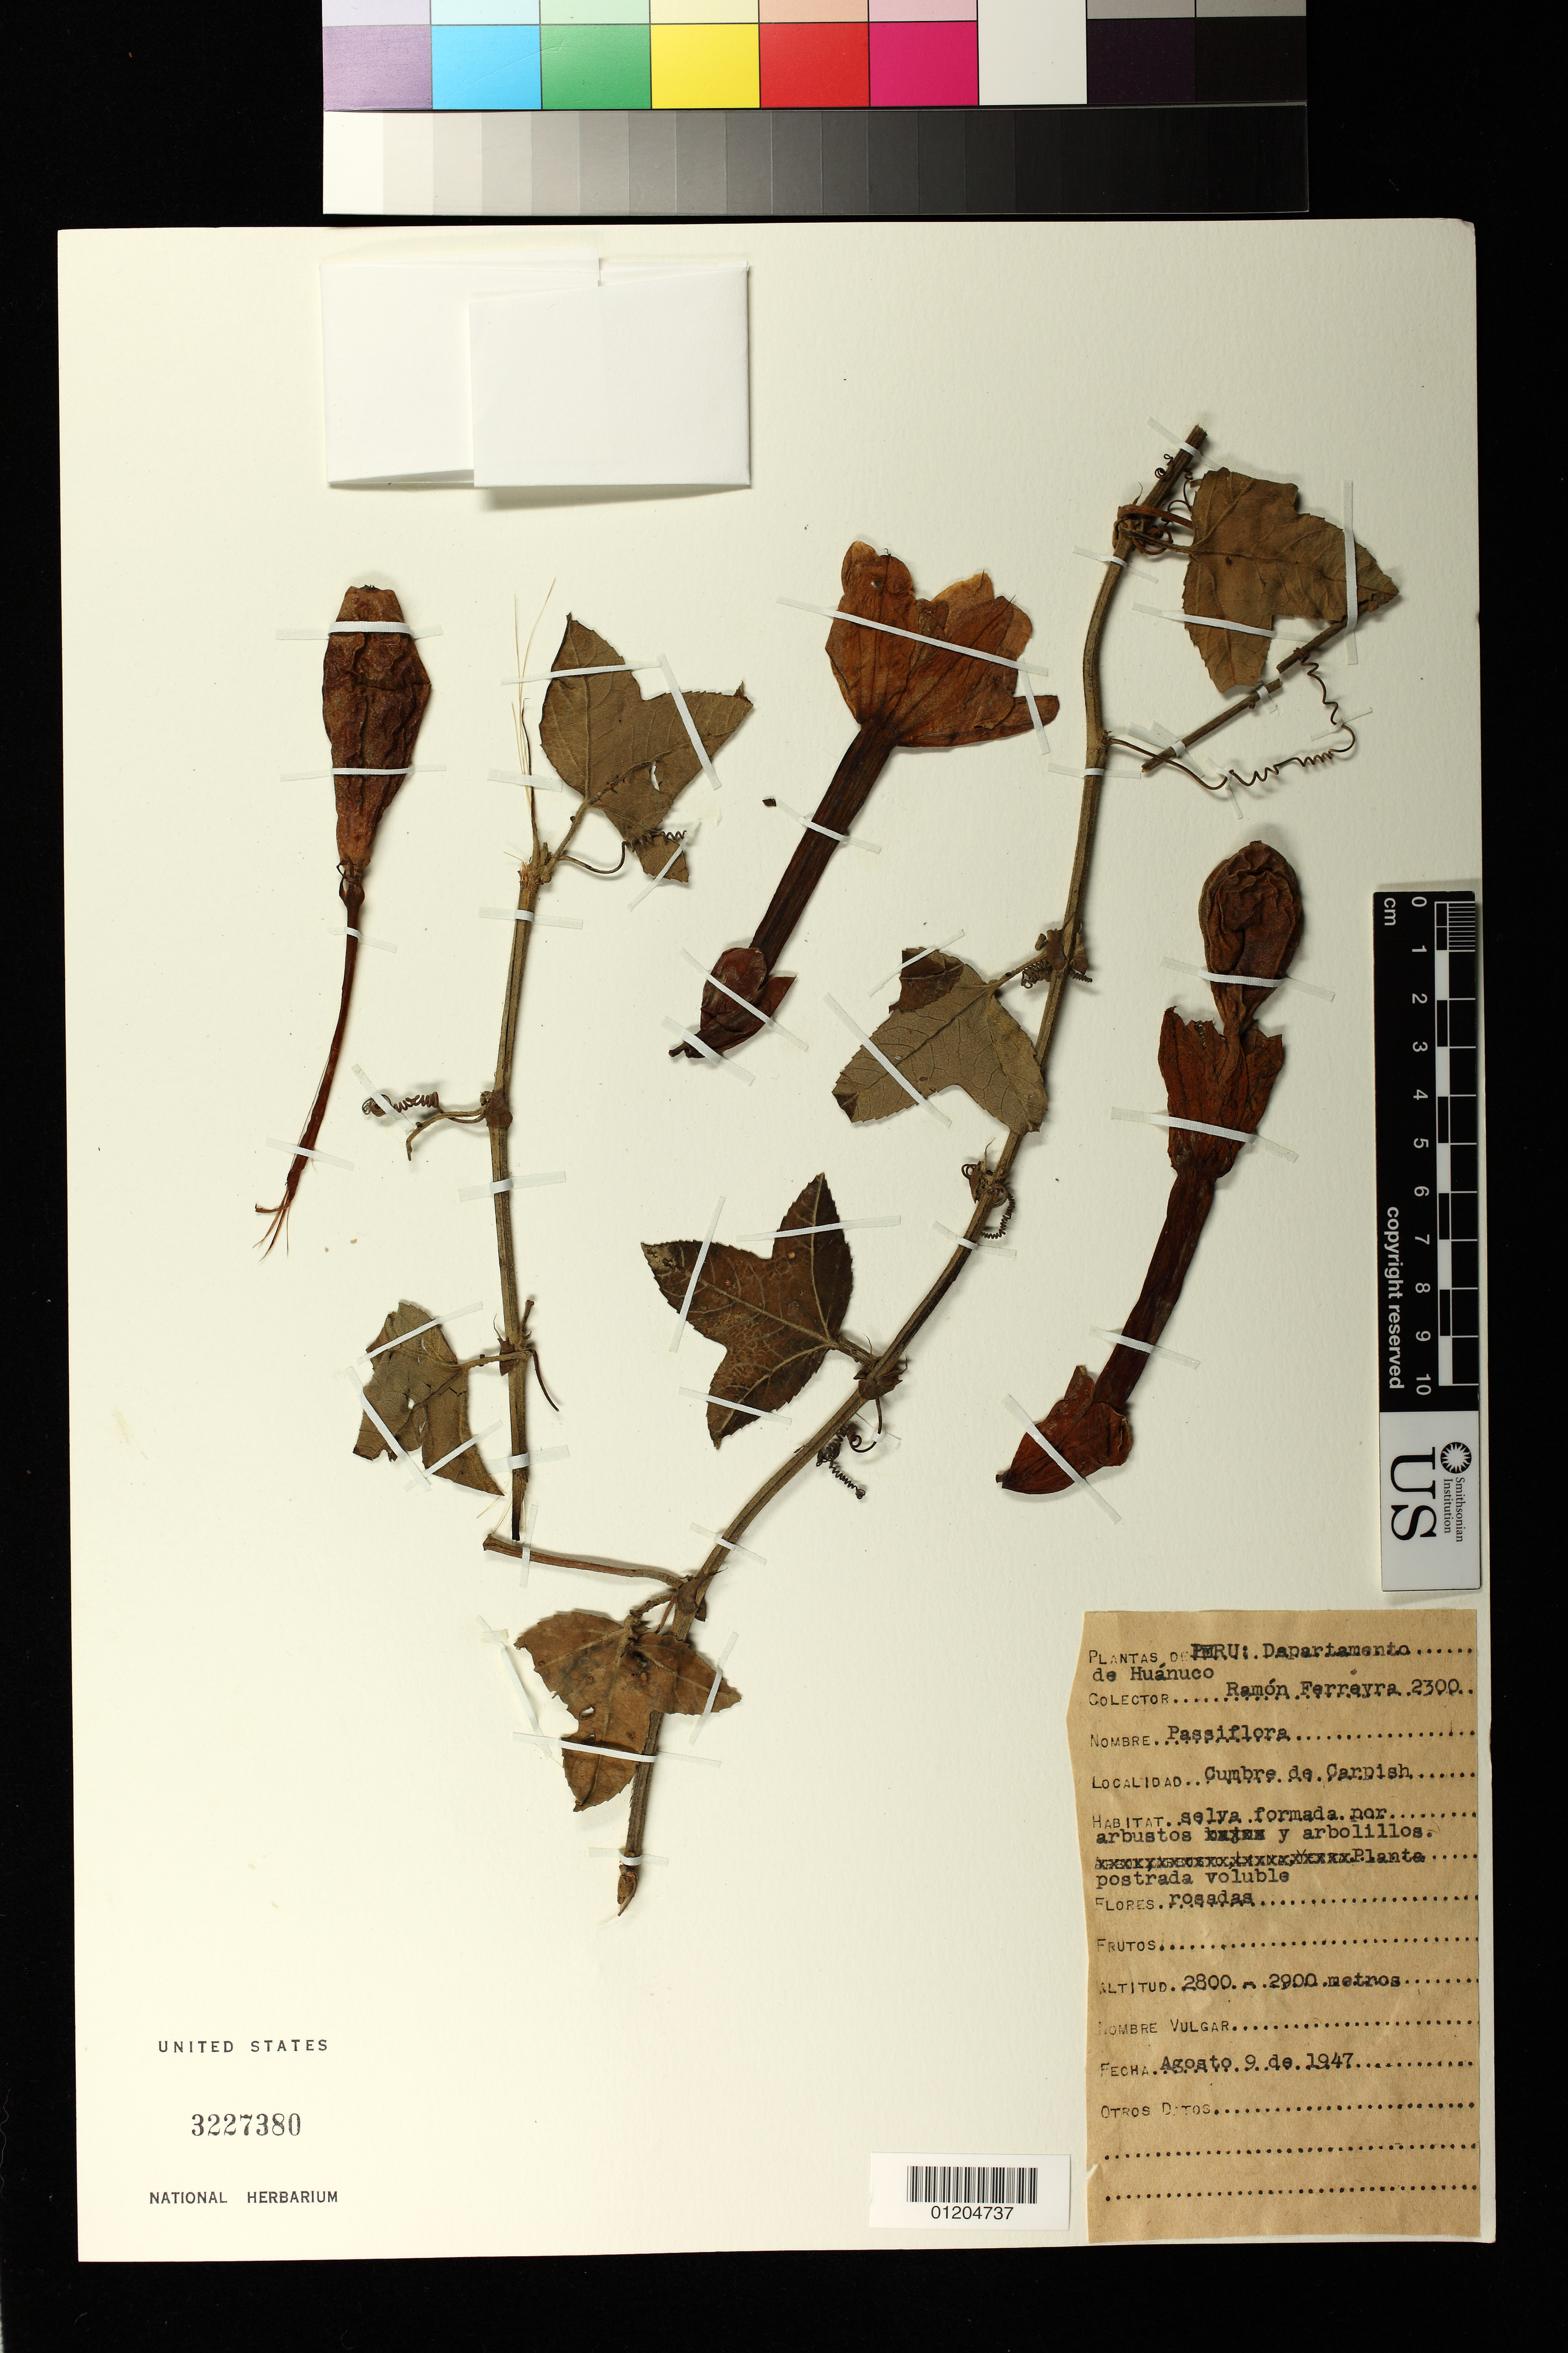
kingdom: Plantae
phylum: Tracheophyta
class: Magnoliopsida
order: Malpighiales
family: Passifloraceae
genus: Passiflora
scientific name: Passiflora cumbalensis var. mesadenia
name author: (Killip) L.K. Escobar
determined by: Escobar, L. K. A. de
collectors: R. A. Ferreyra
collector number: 2300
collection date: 1947-08-09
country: Peru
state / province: Huánuco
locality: Cumbre de Carpish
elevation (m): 2800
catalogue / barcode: US 3227380